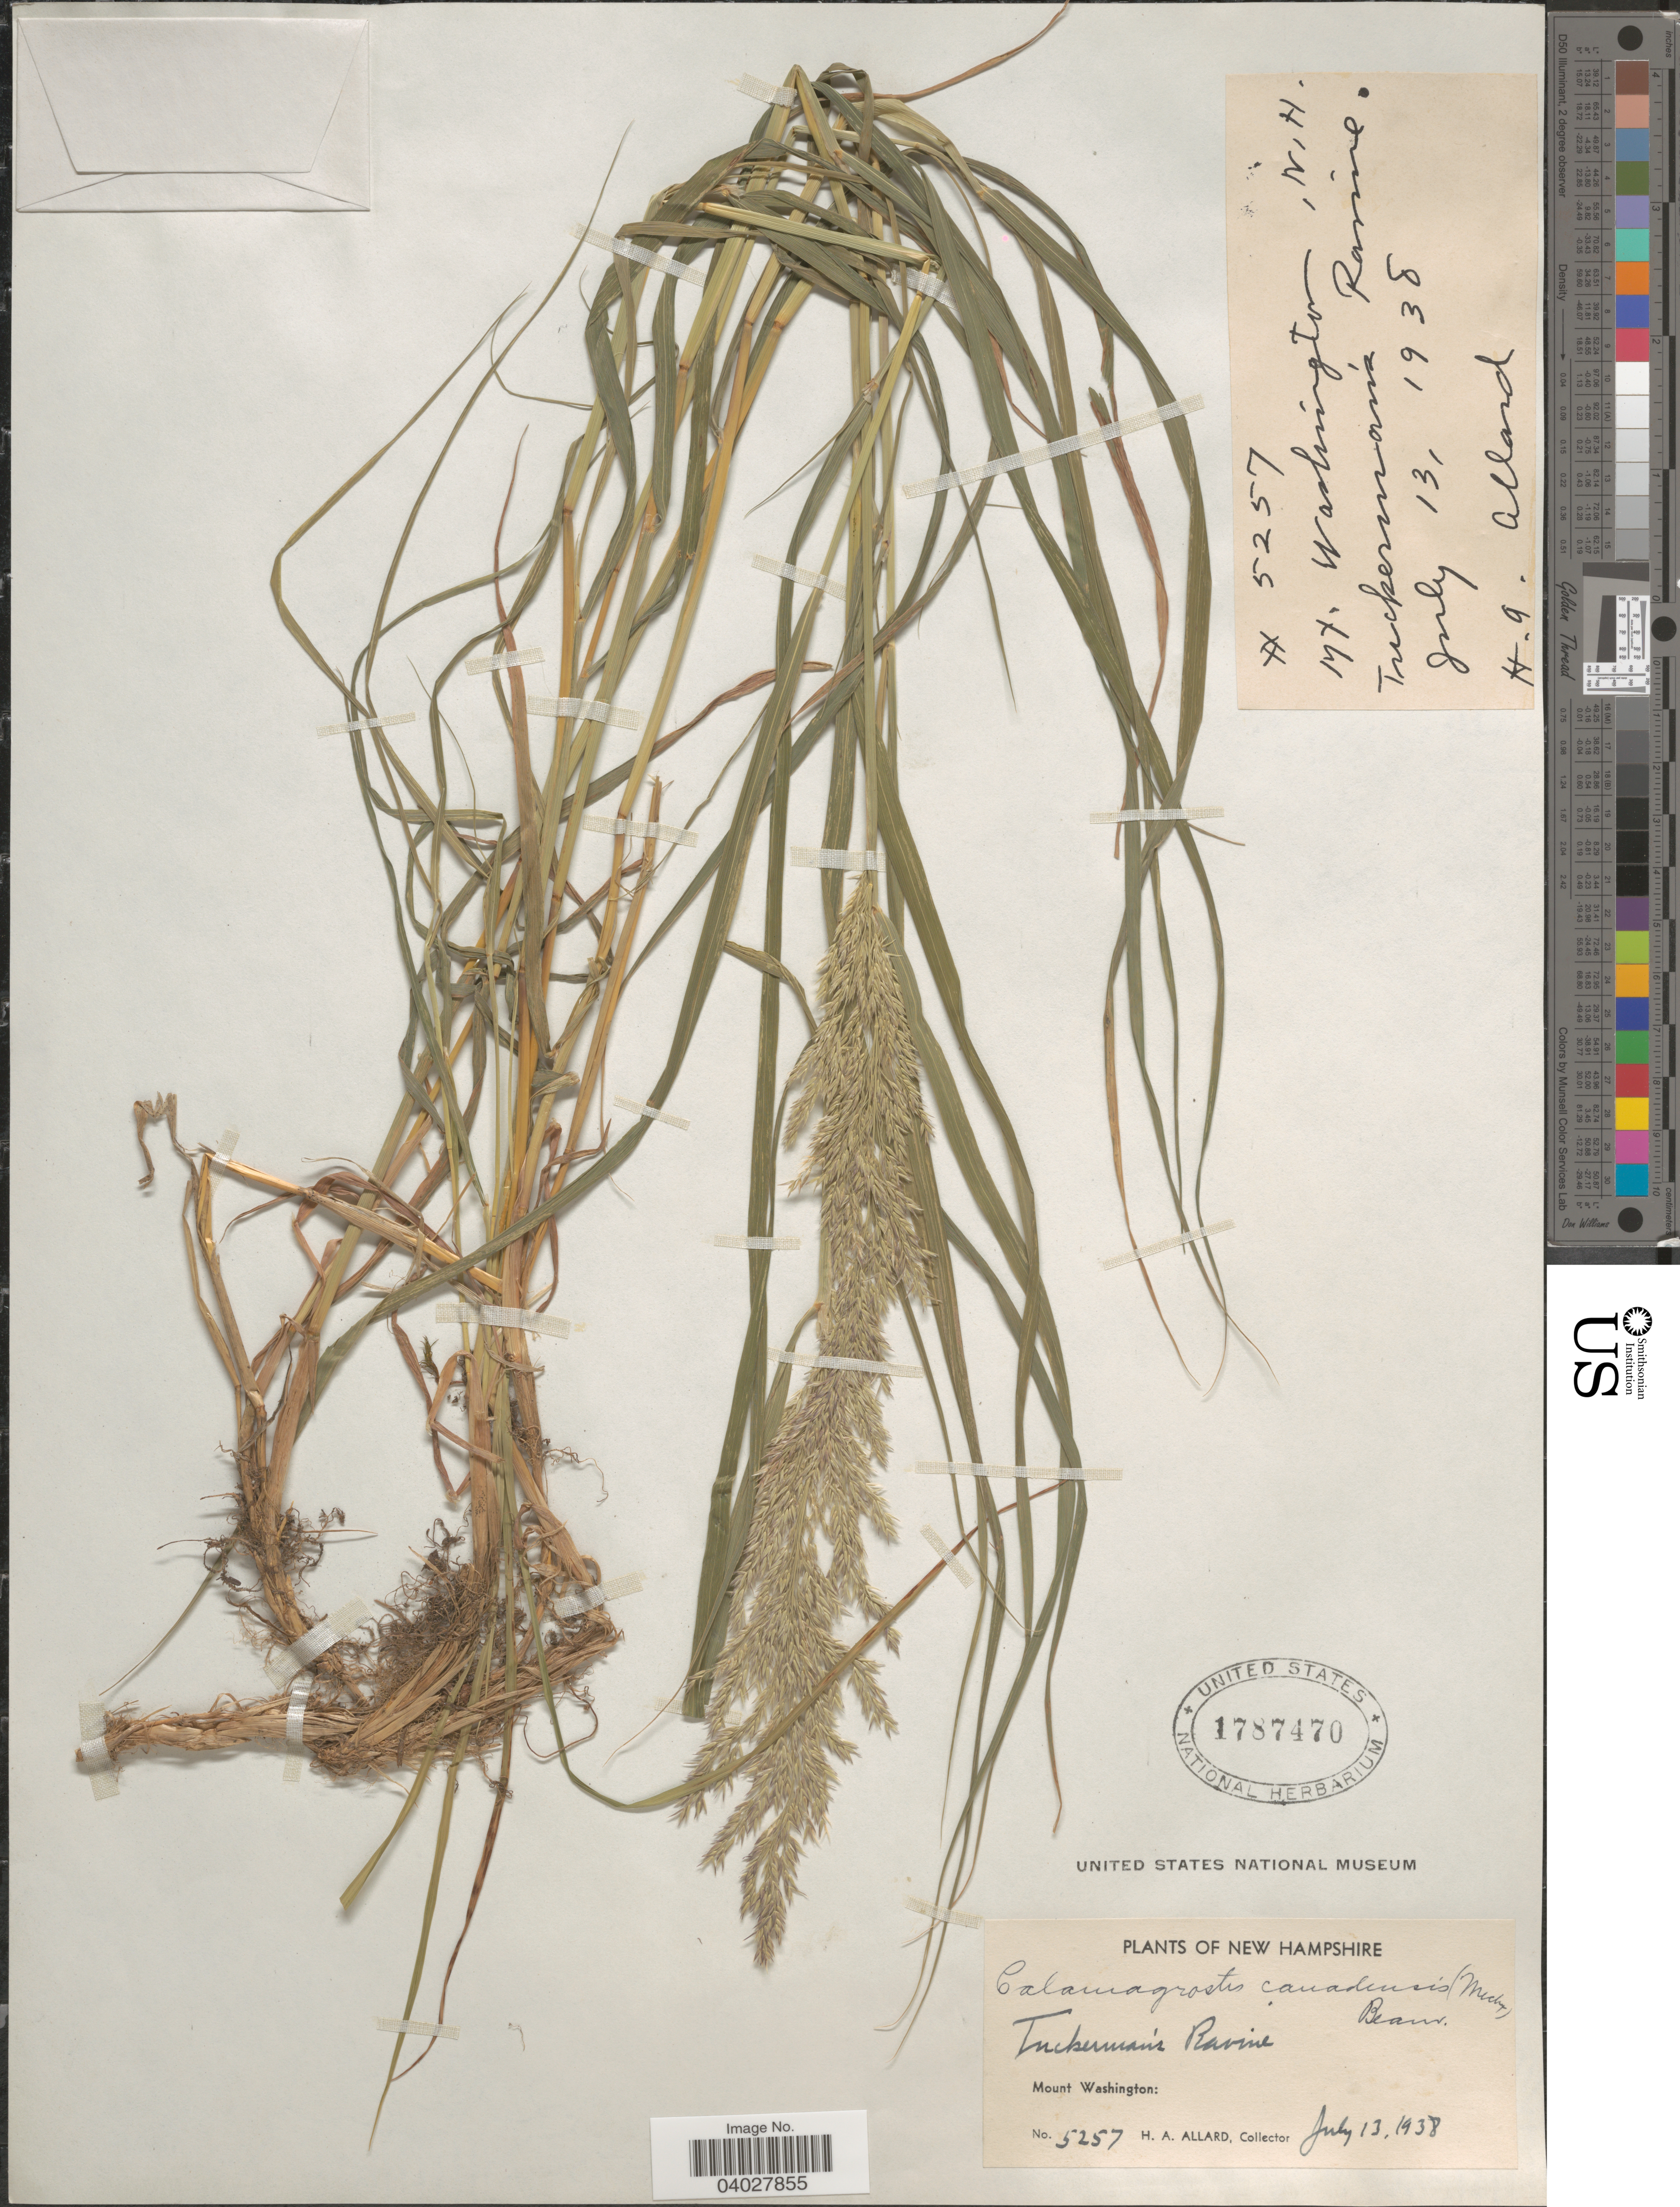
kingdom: Plantae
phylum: Tracheophyta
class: Liliopsida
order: Poales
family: Poaceae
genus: Calamagrostis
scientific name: Calamagrostis canadensis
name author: (Michx.) P. Beauv.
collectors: H. A. Allard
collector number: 5257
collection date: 1938-07-13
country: United States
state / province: New Hampshire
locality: Tuckerman's Ravine. Mount Washington.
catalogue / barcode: US 1787470